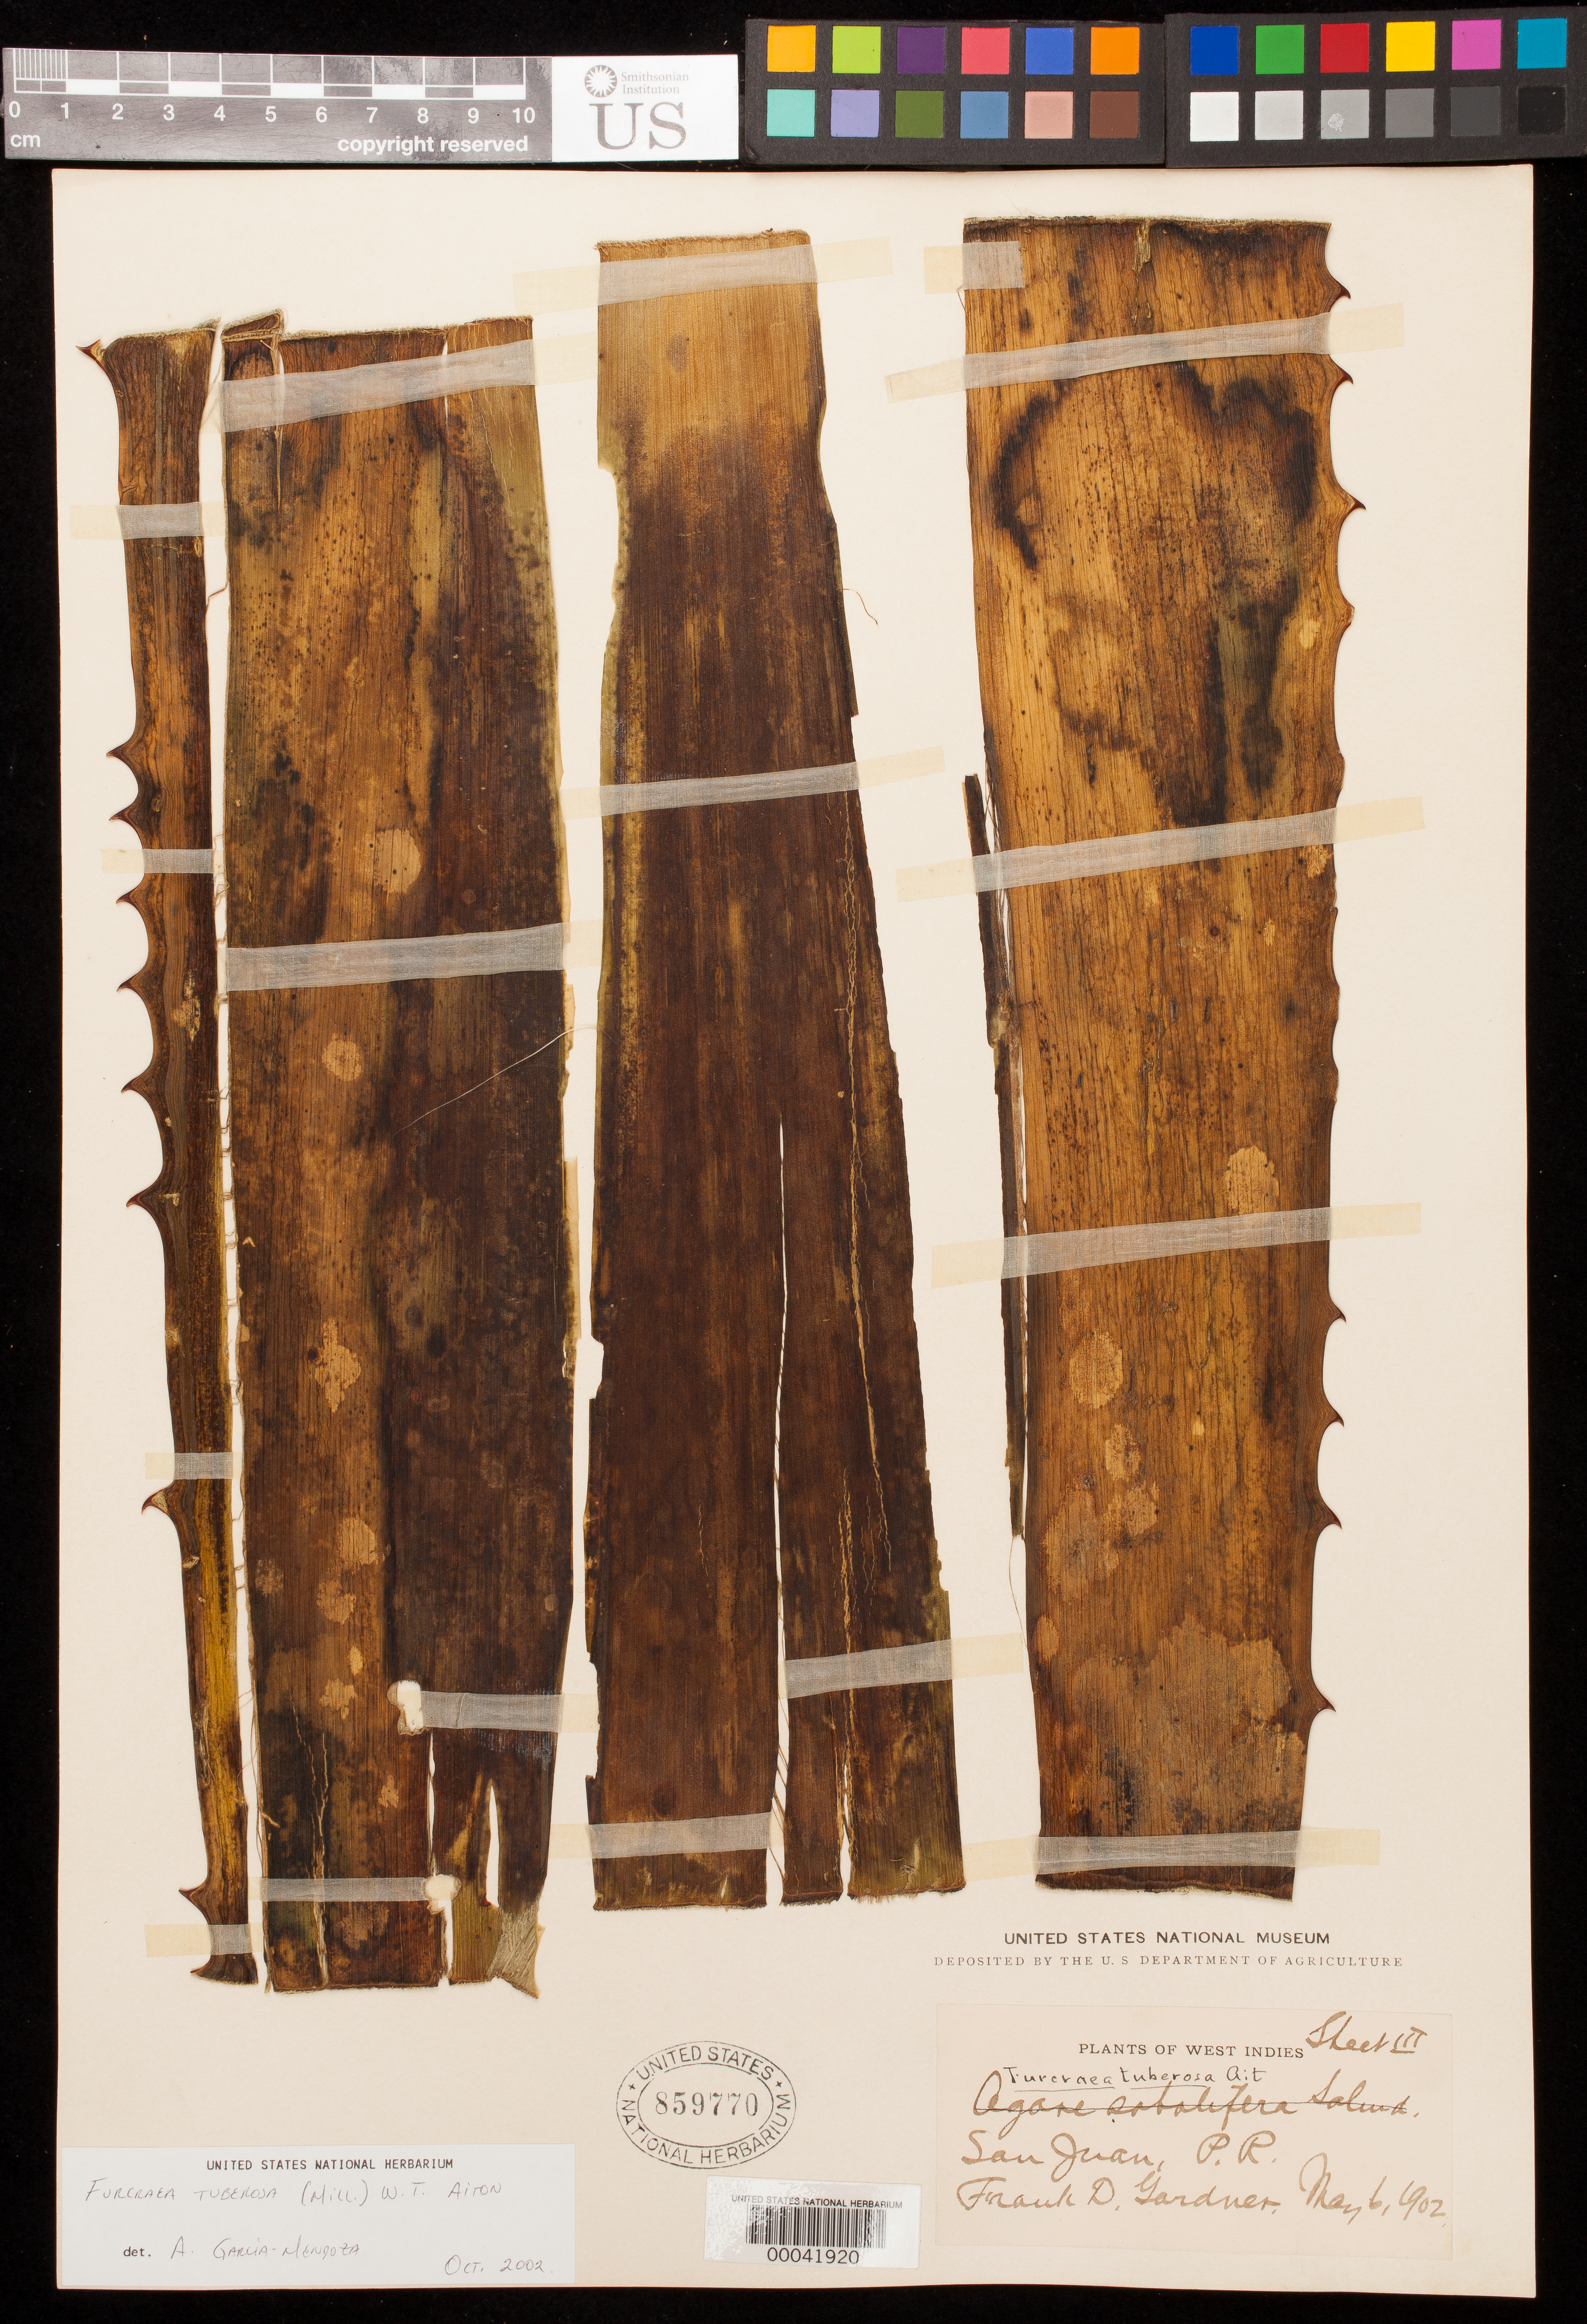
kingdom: Plantae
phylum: Tracheophyta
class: Liliopsida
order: Asparagales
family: Asparagaceae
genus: Furcraea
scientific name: Furcraea tuberosa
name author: (Mill.) W.T. Aiton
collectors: F. D. Gardner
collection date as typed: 06 May 1902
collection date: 1902-05-06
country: Puerto Rico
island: Greater Antilles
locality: San juan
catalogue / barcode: US 859770